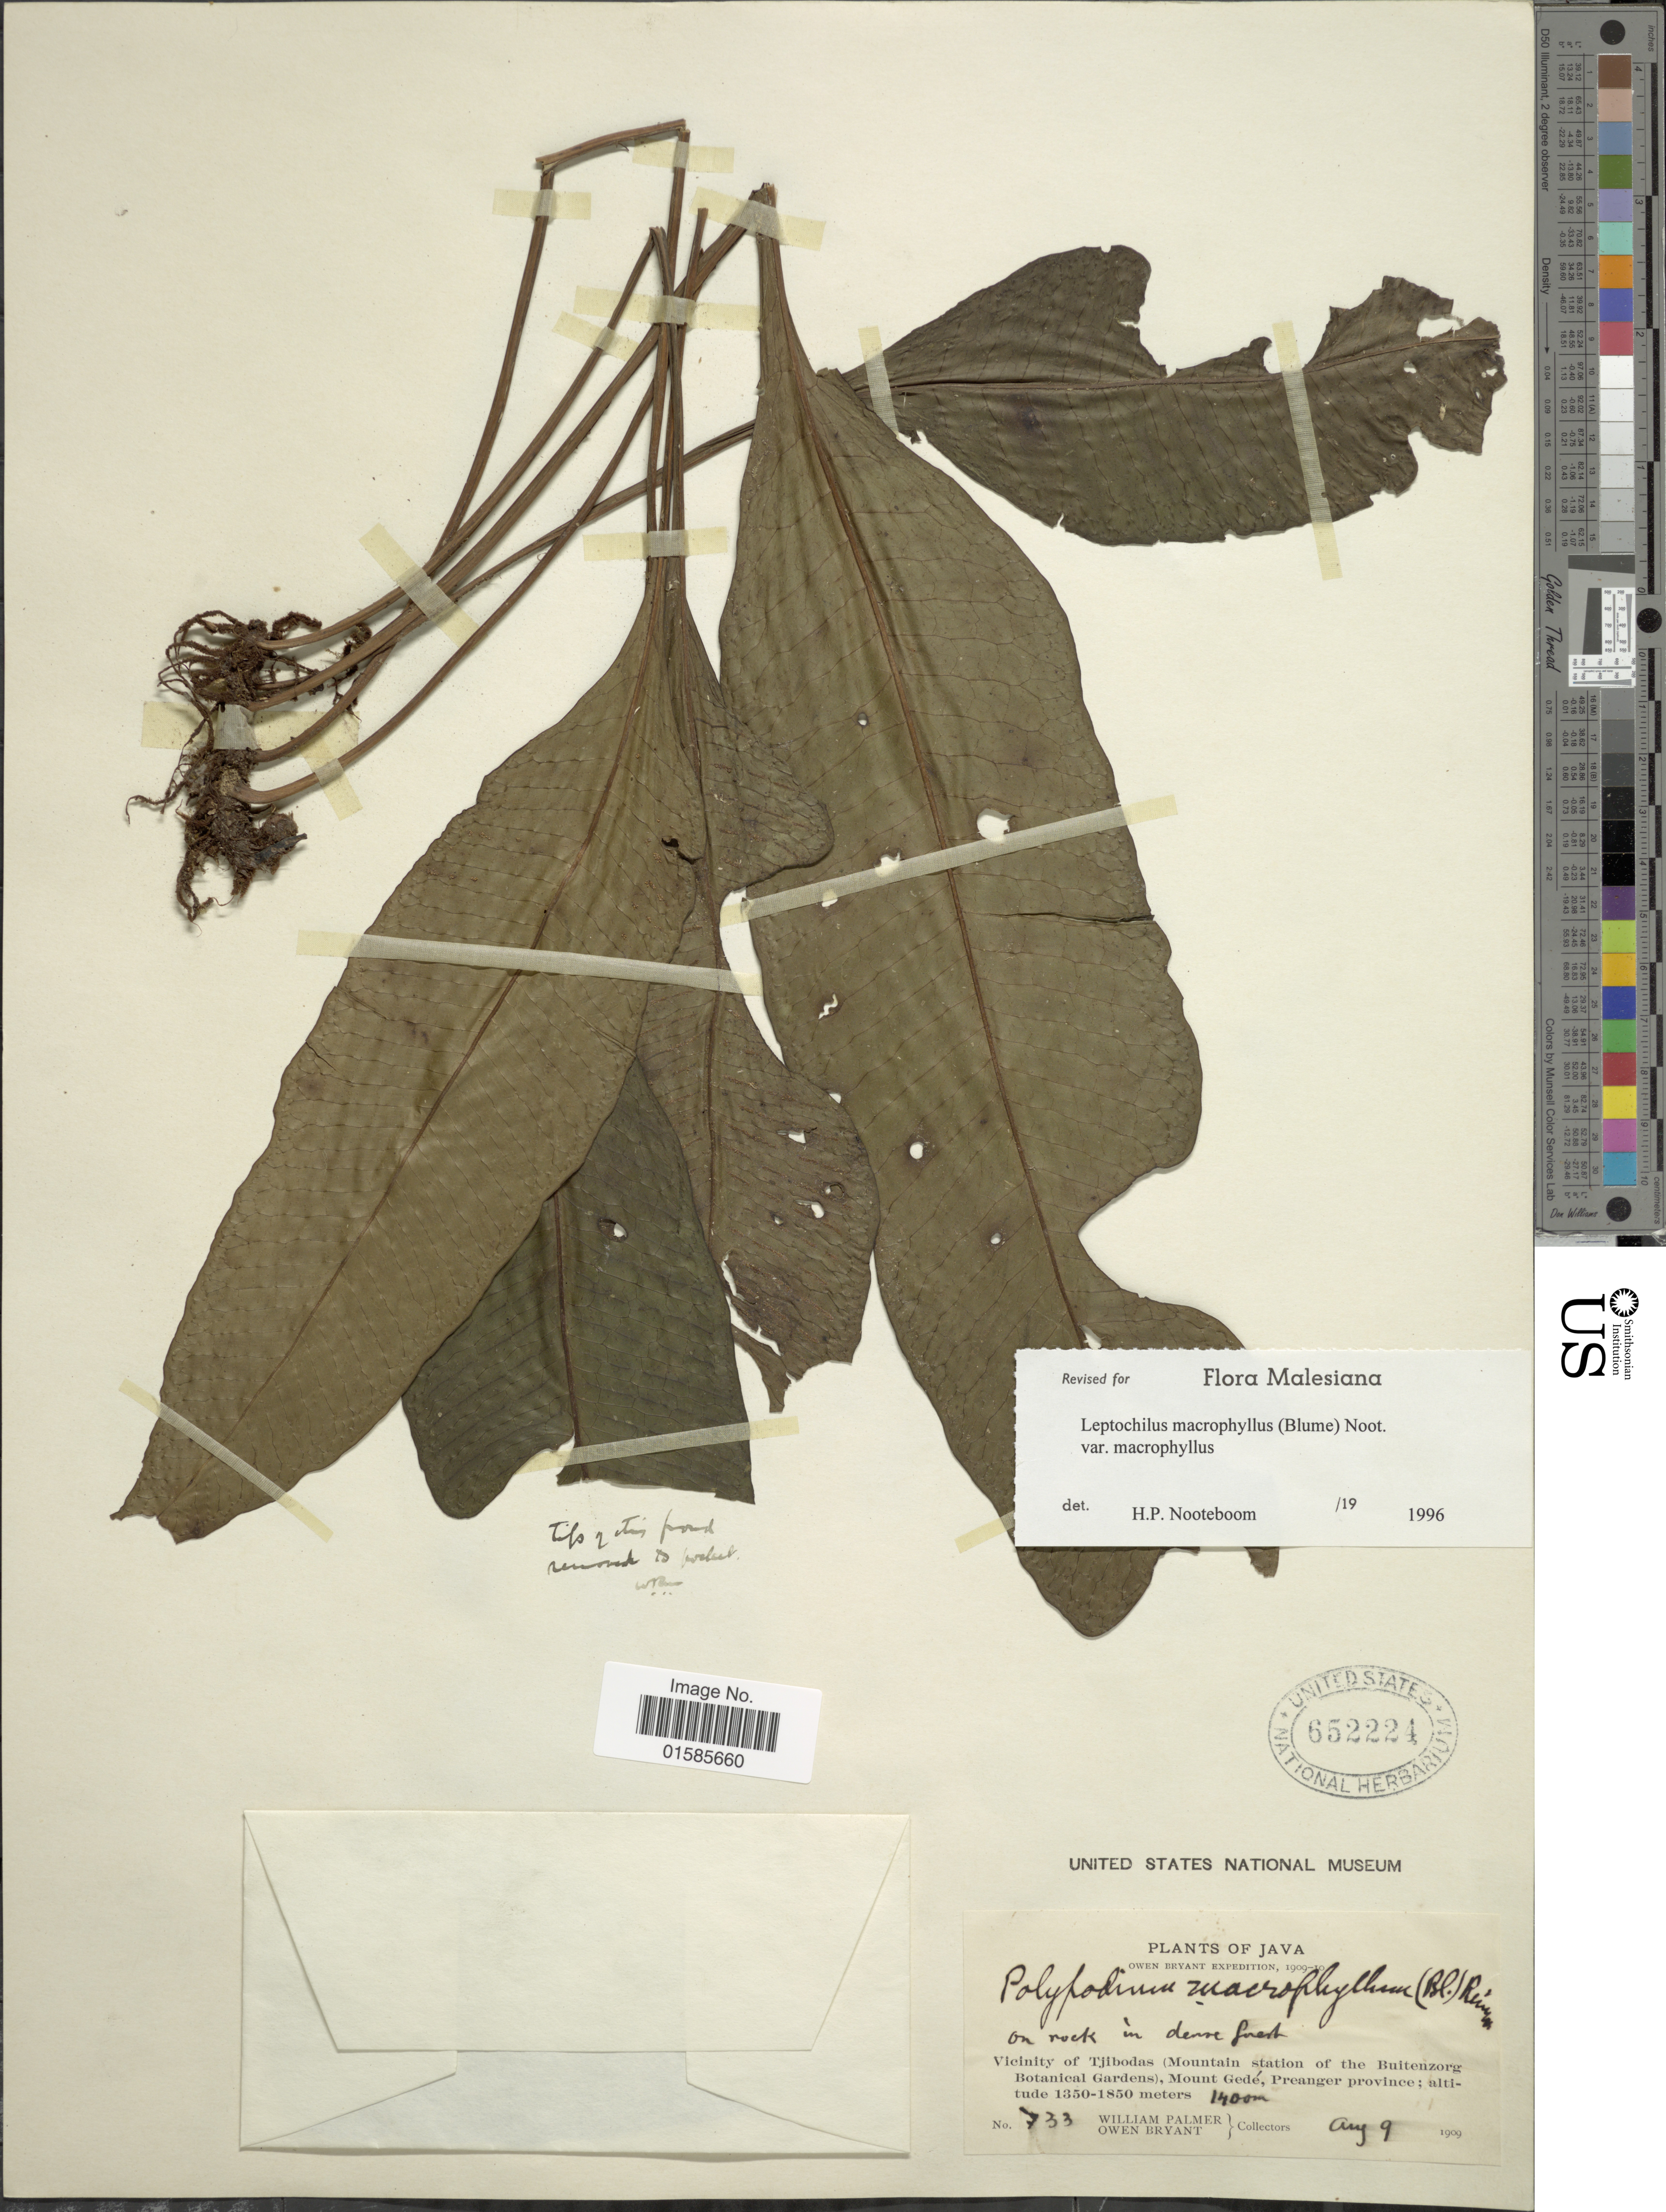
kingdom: Plantae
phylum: Tracheophyta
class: Polypodiopsida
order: Polypodiales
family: Polypodiaceae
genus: Leptochilus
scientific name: Leptochilus macrophyllus var. macrophyllus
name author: (Blume) Noot.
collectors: W. Palmer & O. Bryant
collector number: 733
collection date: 1909-08-09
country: Indonesia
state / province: Java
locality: Vicinity of Tjibodas (Mountain station of the Buitenzorg Botanical Gardens), Mount Gedé, Preanger province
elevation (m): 1400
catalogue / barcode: US 652224